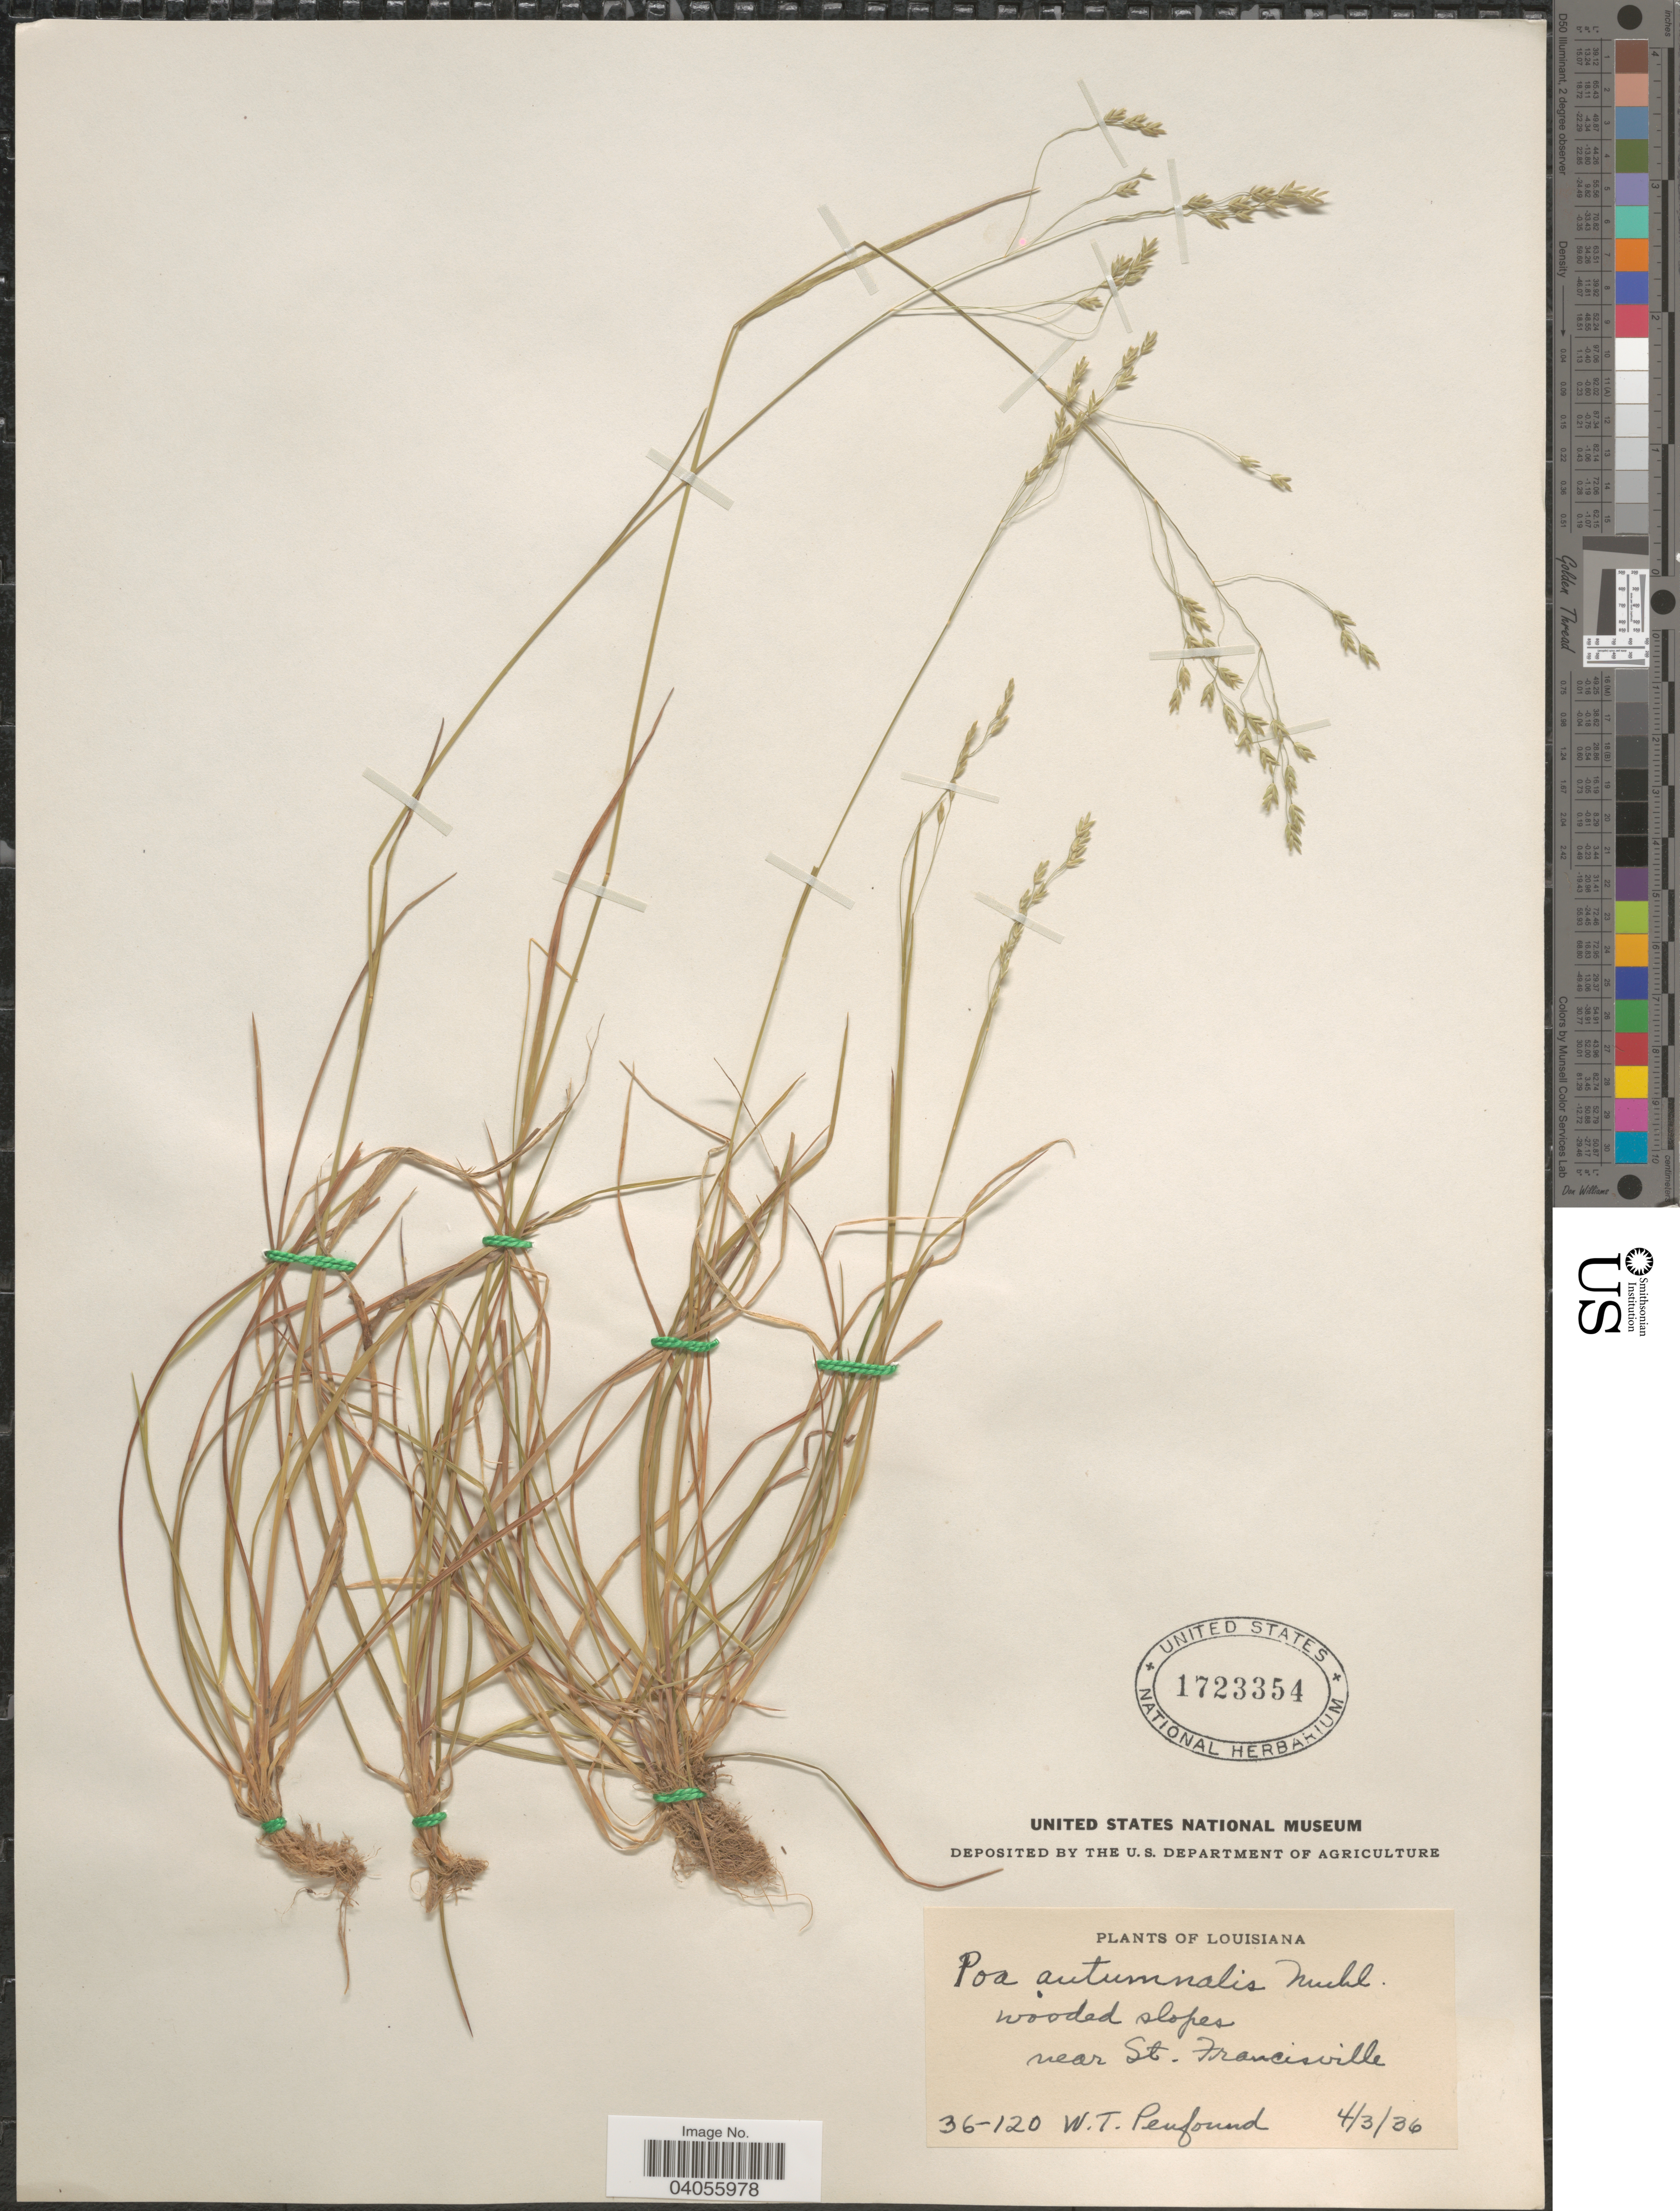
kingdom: Plantae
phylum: Tracheophyta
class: Liliopsida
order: Poales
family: Poaceae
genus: Poa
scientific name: Poa autumnalis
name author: Muhl. ex Elliott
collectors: W. Penfound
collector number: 36-120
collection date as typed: Transcribed d/m/y: 3/4/36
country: United States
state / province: Louisiana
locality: Wooded slopes near St. Francisville.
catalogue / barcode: US 1723354